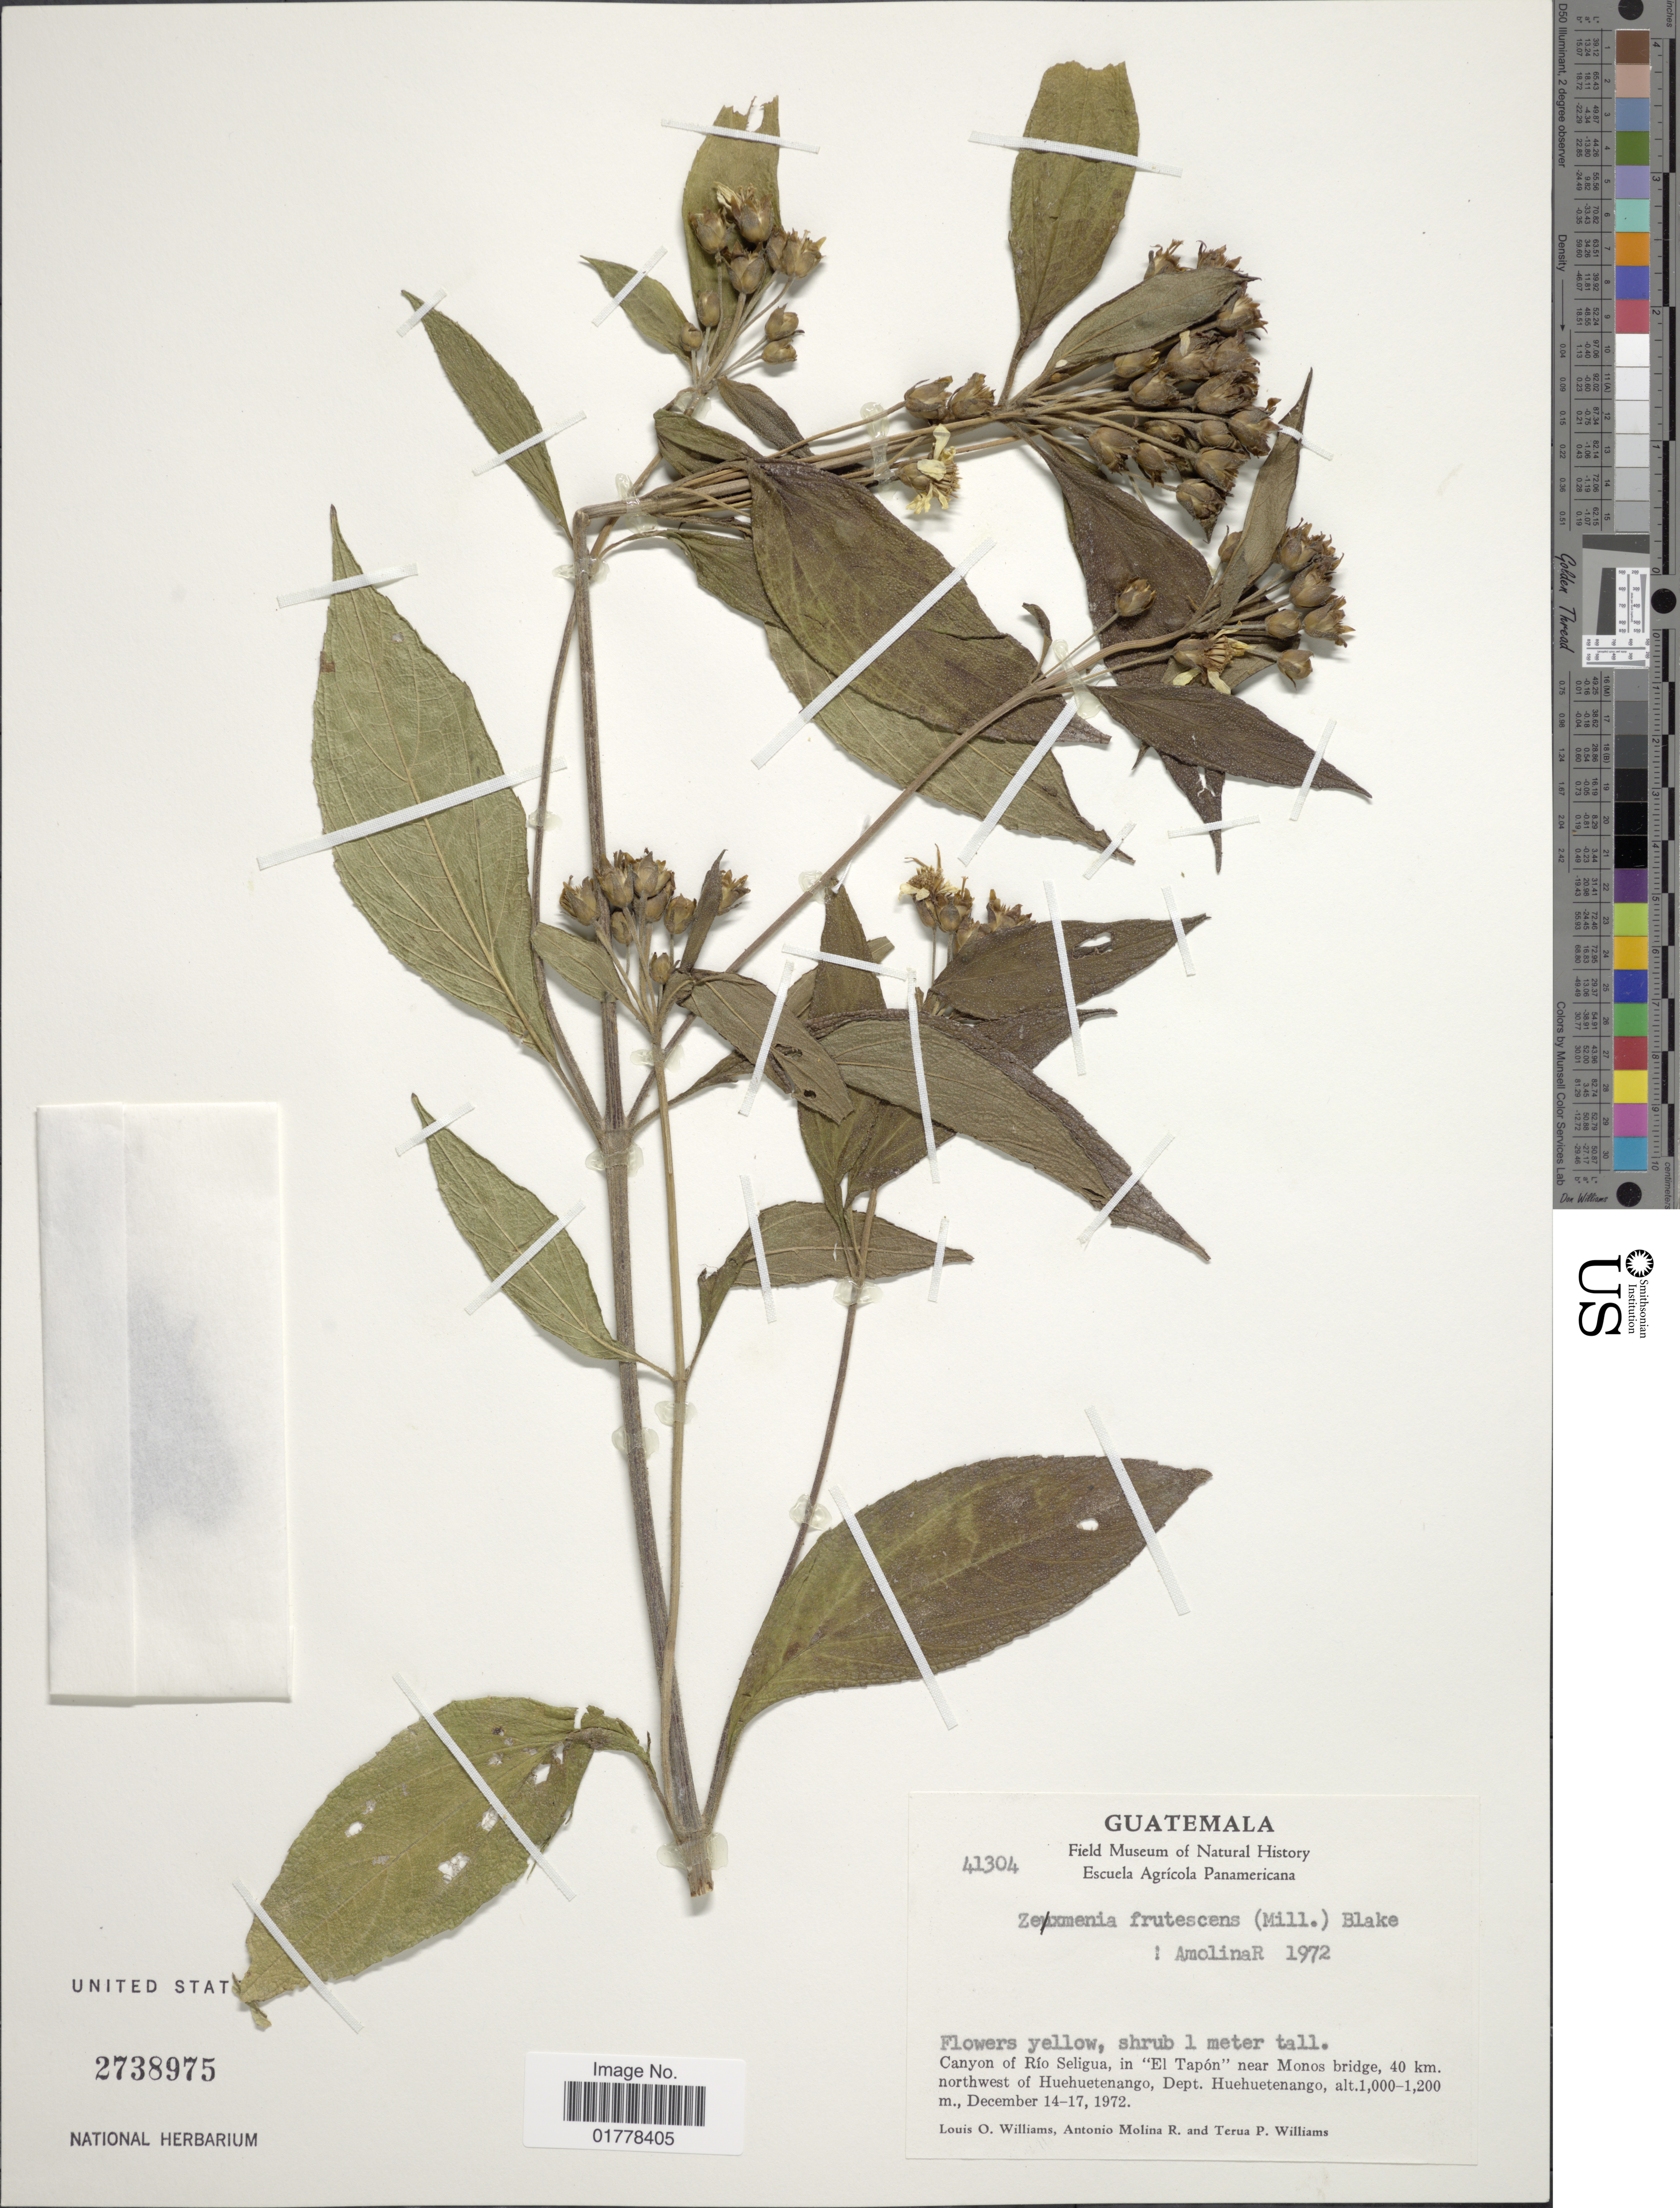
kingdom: Plantae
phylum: Tracheophyta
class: Magnoliopsida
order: Asterales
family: Asteraceae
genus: Lasianthaea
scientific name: Lasianthaea fruticosa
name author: (L.) K.M. Becker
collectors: L. O. Williams, A. Molina R. & T. P. Williams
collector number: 41304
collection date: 1972-12-14/1972-12-17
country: Guatemala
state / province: Huehuetenango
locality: Canyon of Río Seligua, in "El Tapón" near Monos bridge, 40 km. northwest of Huehuetenango, Dept. Huehuetenango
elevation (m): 1000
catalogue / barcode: US 2738975